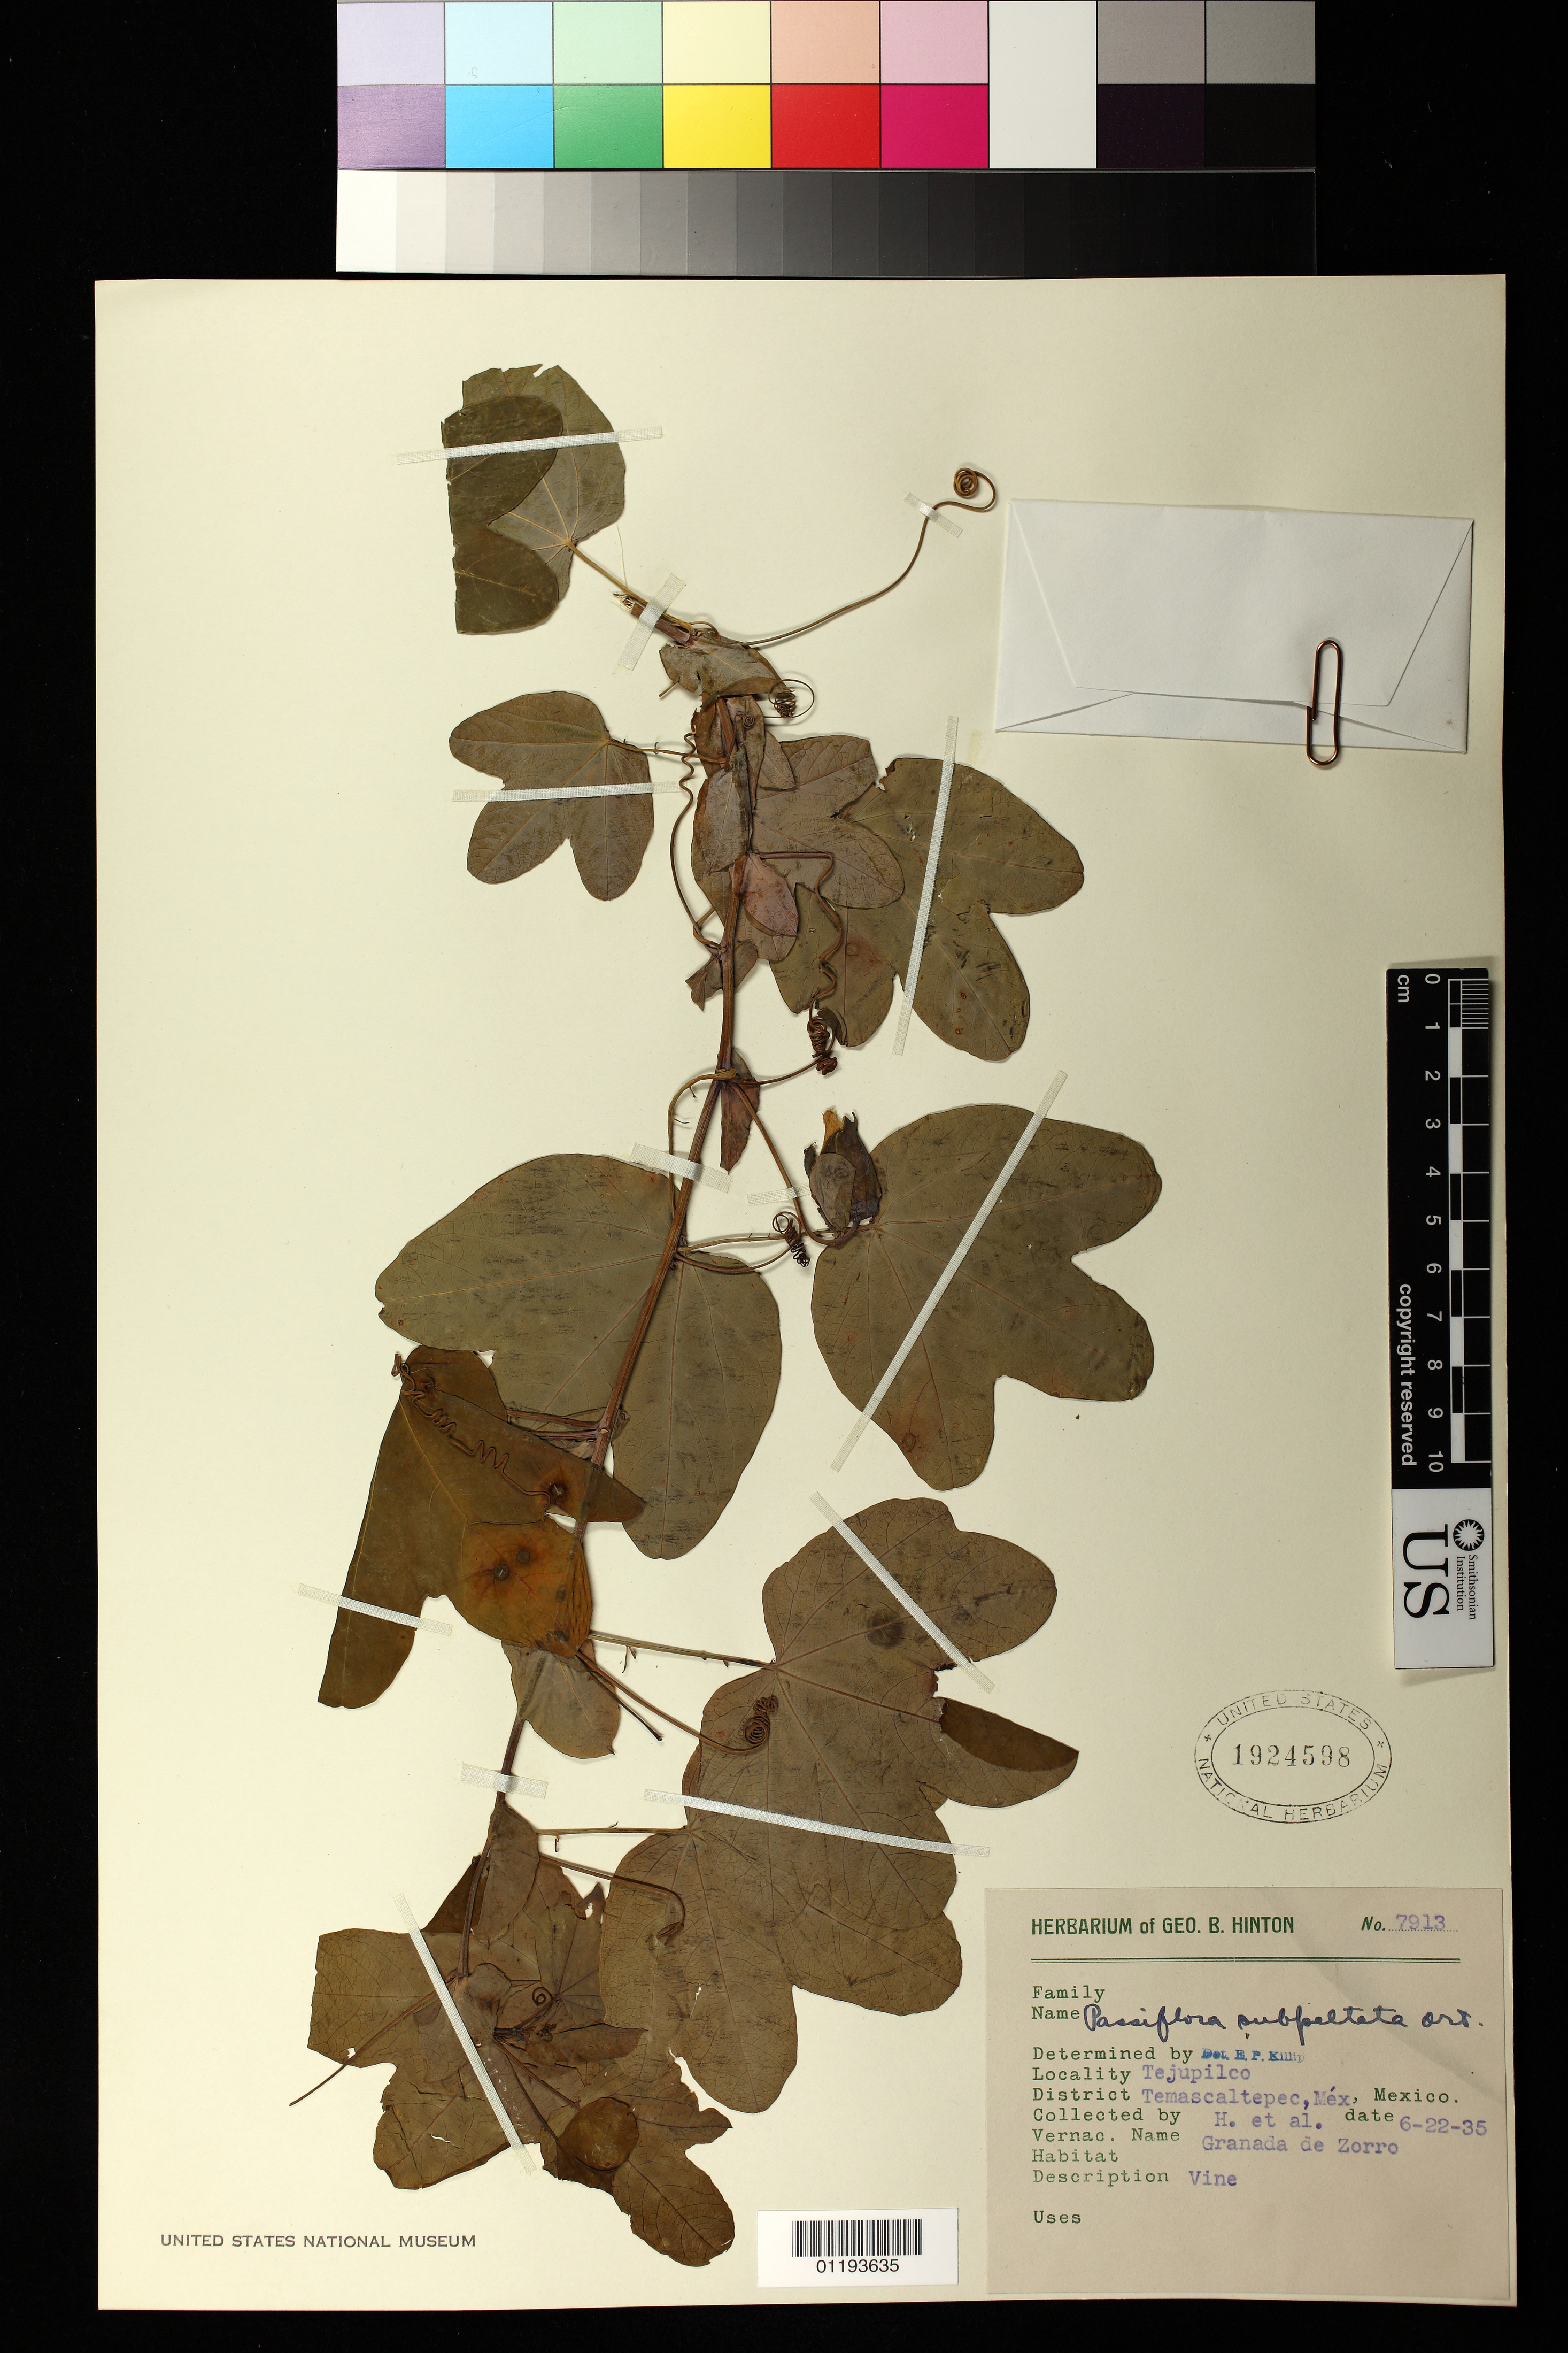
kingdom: Plantae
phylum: Tracheophyta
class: Magnoliopsida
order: Malpighiales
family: Passifloraceae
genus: Passiflora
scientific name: Passiflora subpeltata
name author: Ortega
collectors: G. B. Hinton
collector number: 7913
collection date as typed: Jun 22 1935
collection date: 1935-06-22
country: Mexico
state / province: México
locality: Tejupilco, Temascaltepec, Mexico.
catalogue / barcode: US 1924598